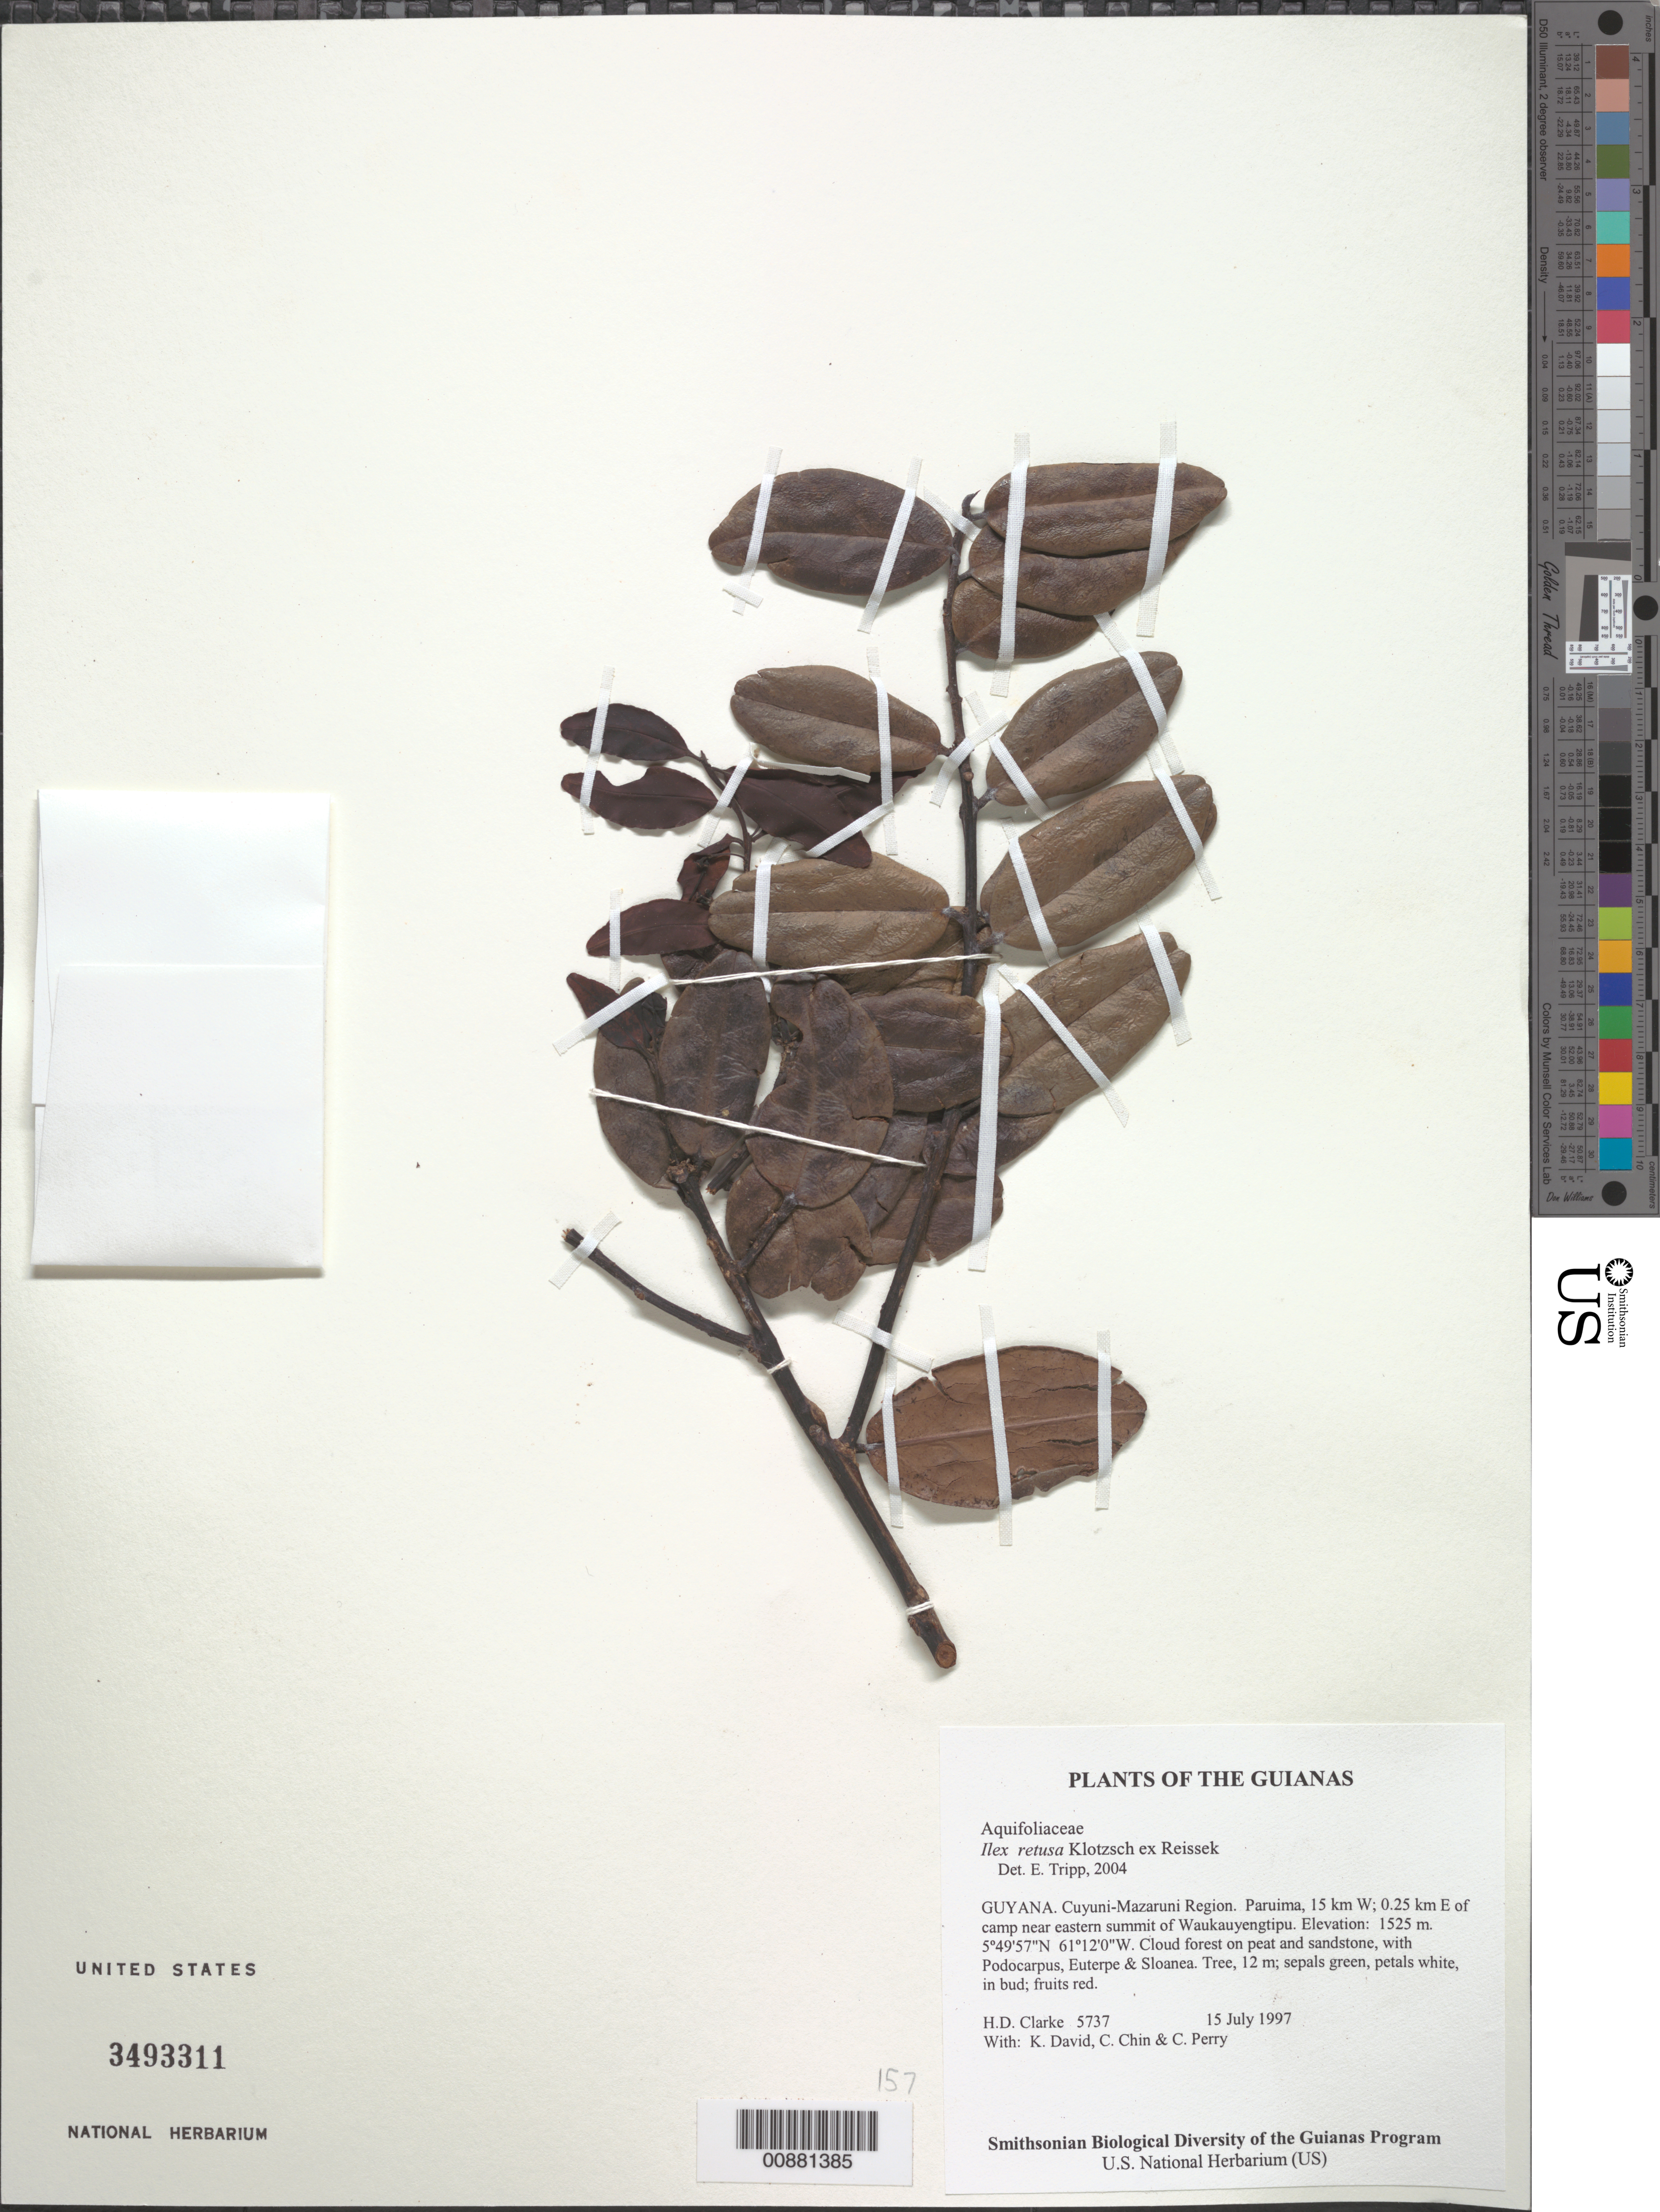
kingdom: Plantae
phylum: Tracheophyta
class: Magnoliopsida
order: Aquifoliales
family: Aquifoliaceae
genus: Ilex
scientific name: Ilex retusa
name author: Klotzsch ex Reissek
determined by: Tripp, Erin A.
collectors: H. D. Clarke, K. David, C. Chin & C. Perry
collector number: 5737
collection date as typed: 15 July 1997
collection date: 1997-07-15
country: Guyana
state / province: Cuyuni-Mazaruni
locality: Paruima, 15 km W; 0.25 km E of camp near eastern summit of Waukauyengtipu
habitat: Cloud forest on peat and sandstone, with Podocarpus, Euterpe & Sloanea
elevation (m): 1525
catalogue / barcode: US 3493311